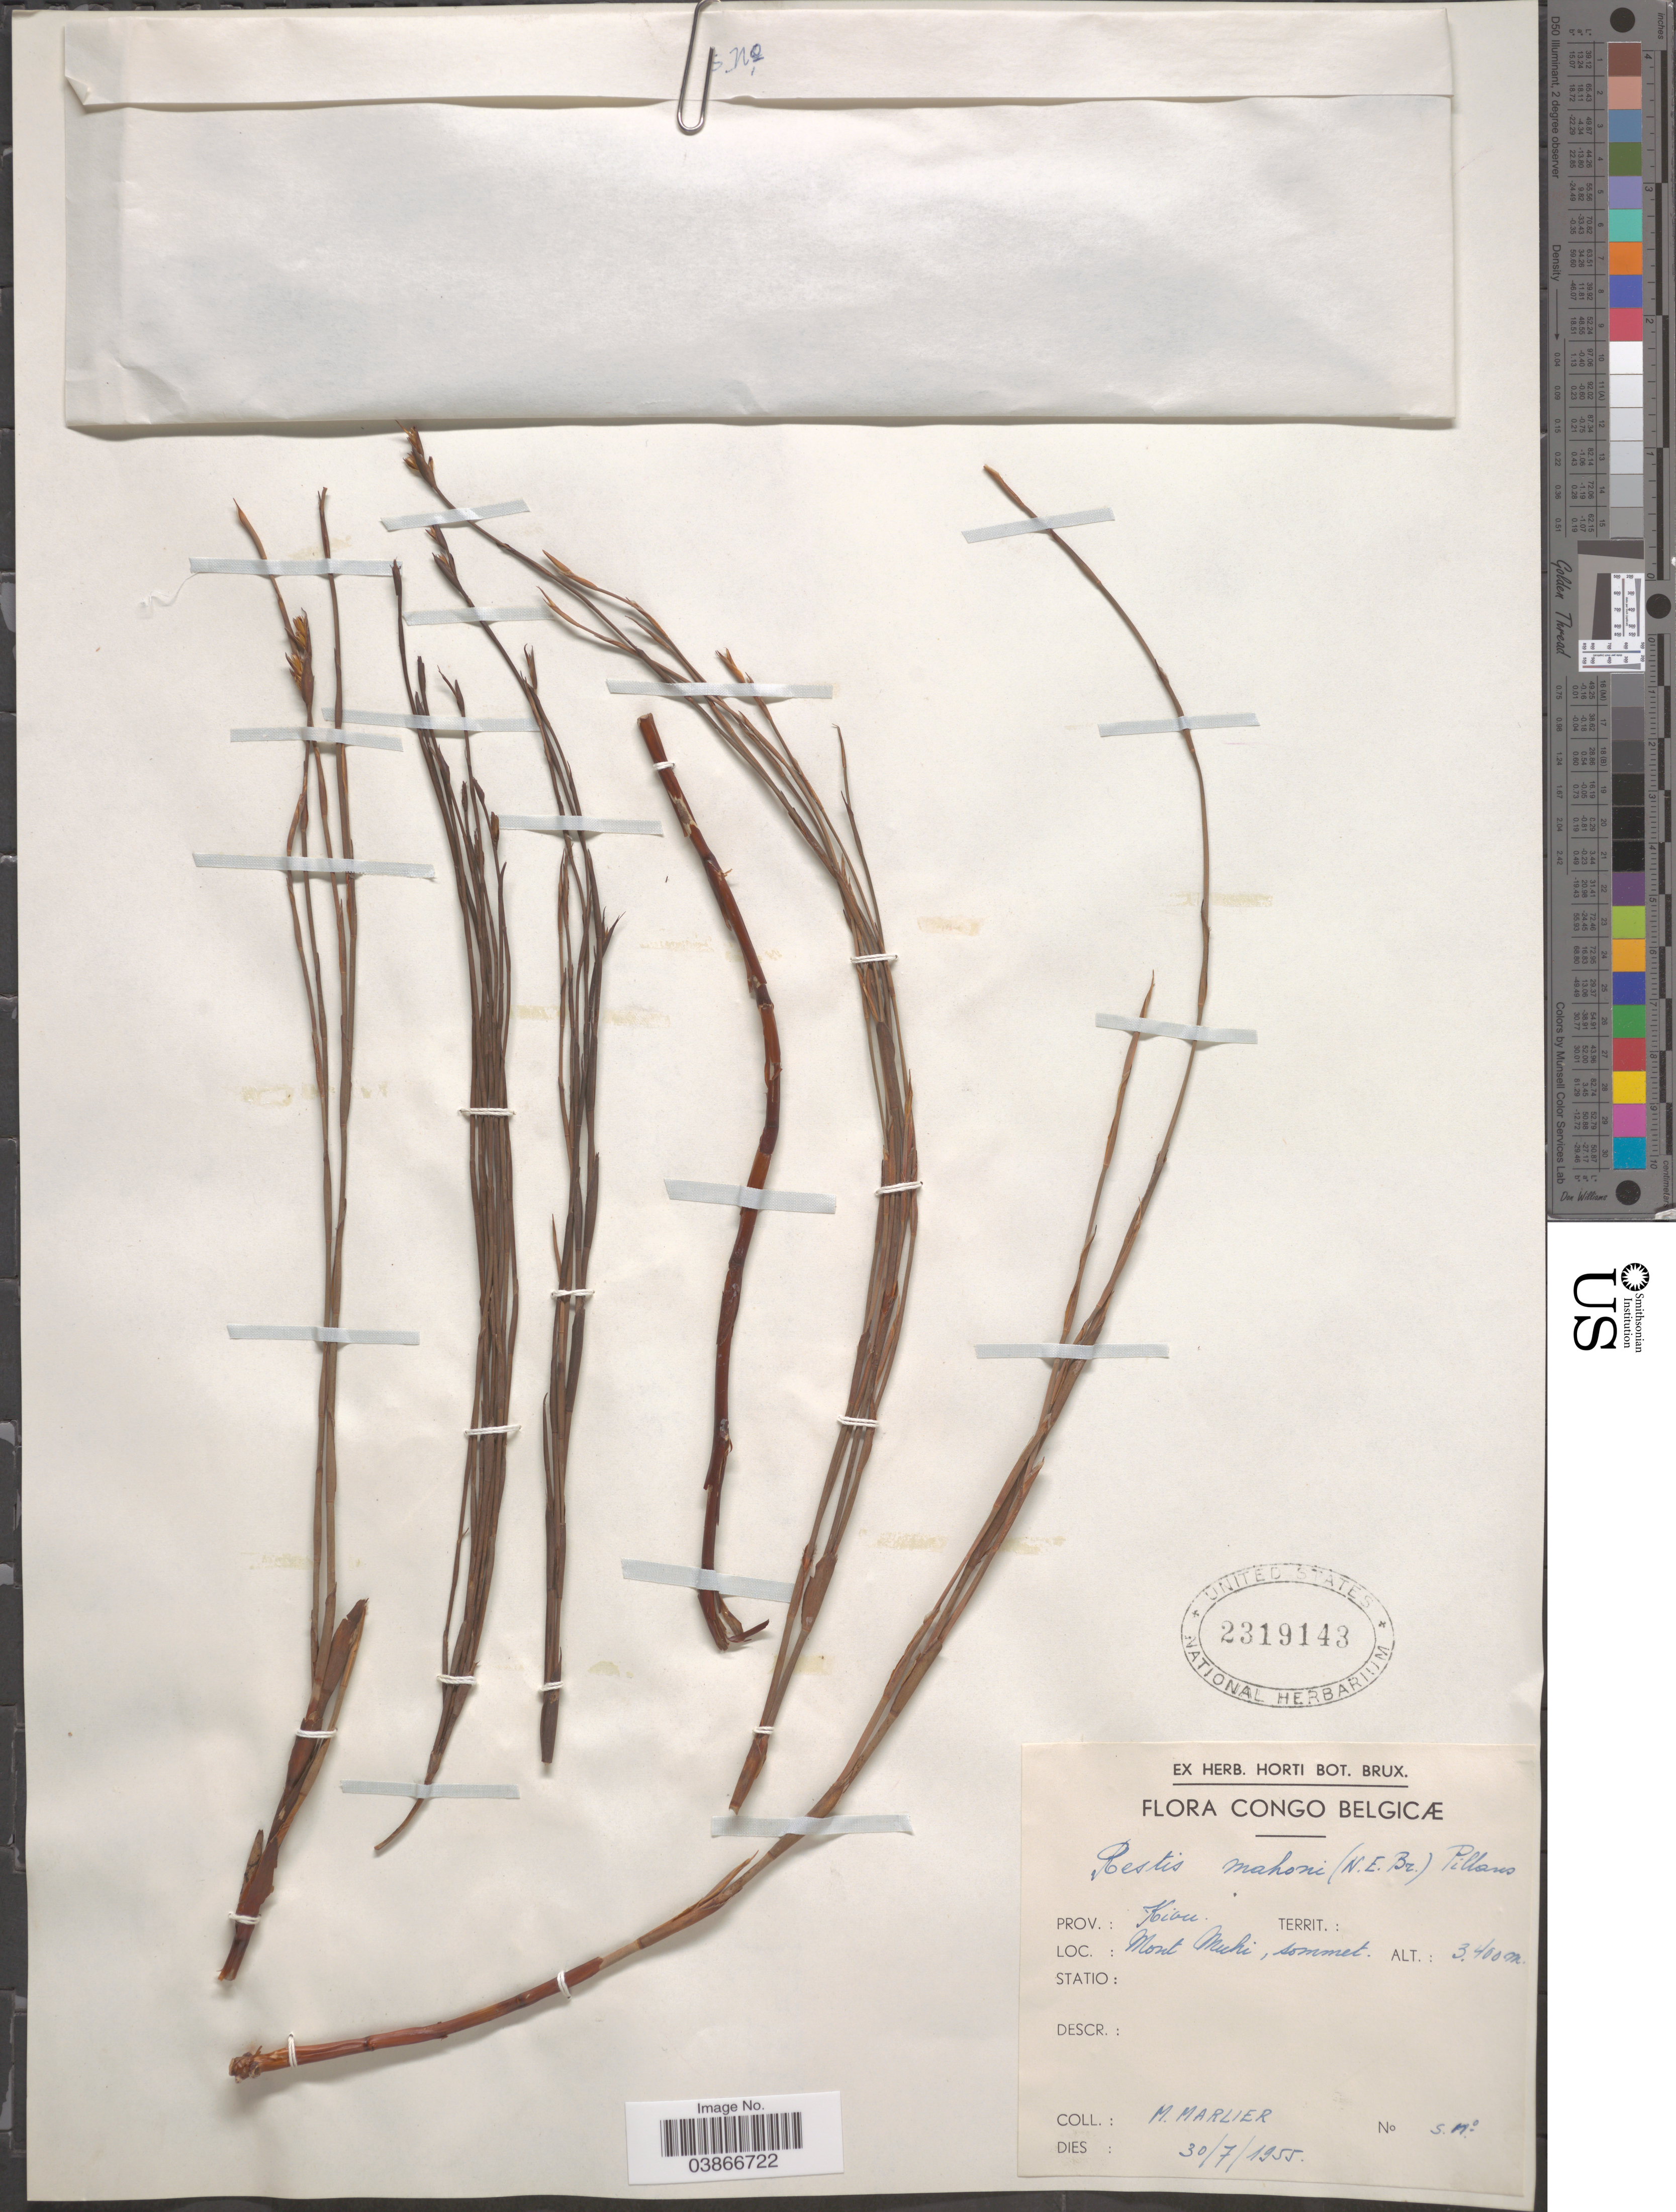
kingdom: Plantae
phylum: Tracheophyta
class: Liliopsida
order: Poales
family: Restionaceae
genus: Restio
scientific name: Restio mahonii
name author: (N.E. Br.) Pillans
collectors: M. Marlier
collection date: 1955-07-30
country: Congo, Democratic Republic of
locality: Congo Belge. Prov.: Kiou. Mont Muki, sommet.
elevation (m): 3400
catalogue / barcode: US 2319143